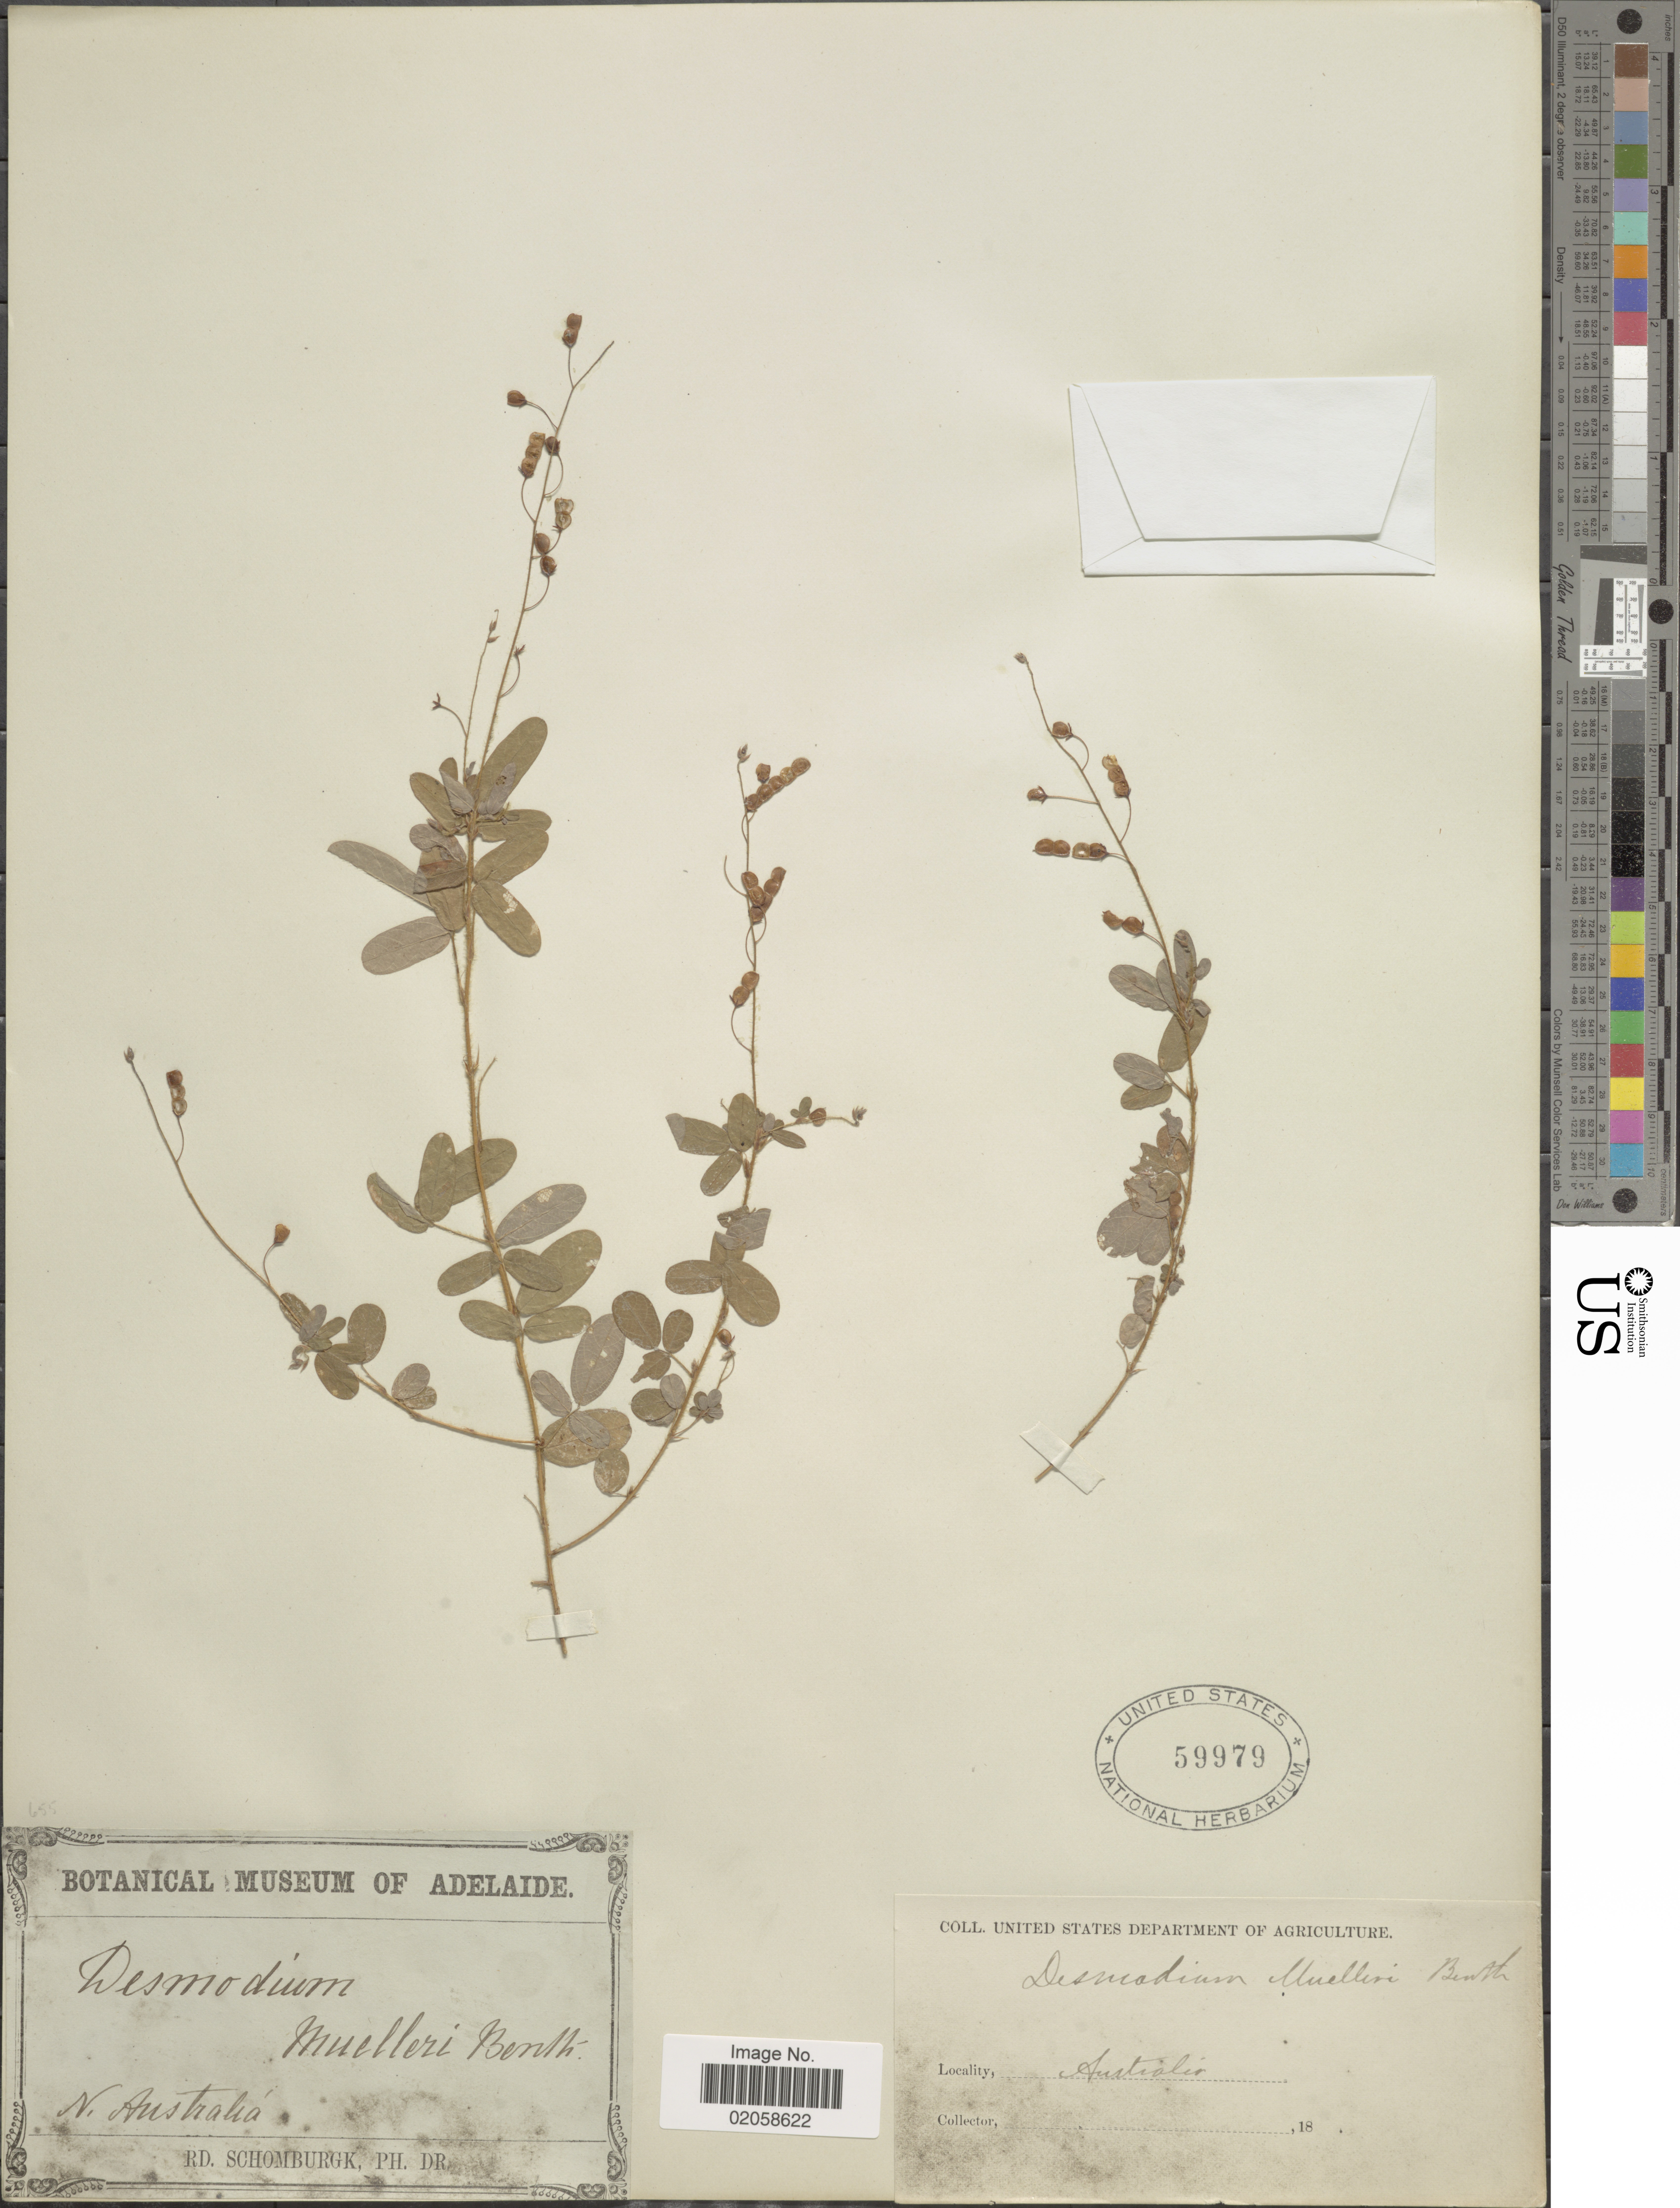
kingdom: Plantae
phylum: Tracheophyta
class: Magnoliopsida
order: Fabales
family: Fabaceae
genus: Grona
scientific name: Grona pullenii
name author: (Pedley) H. Ohashi & K. Ohashi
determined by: Strong, Mark T., (BOT), Smithsonian Institution - National Museum of Natural History (UNITED STATES)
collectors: -. Schomburgh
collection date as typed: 18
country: Australia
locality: N. Australia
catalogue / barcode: US 59979